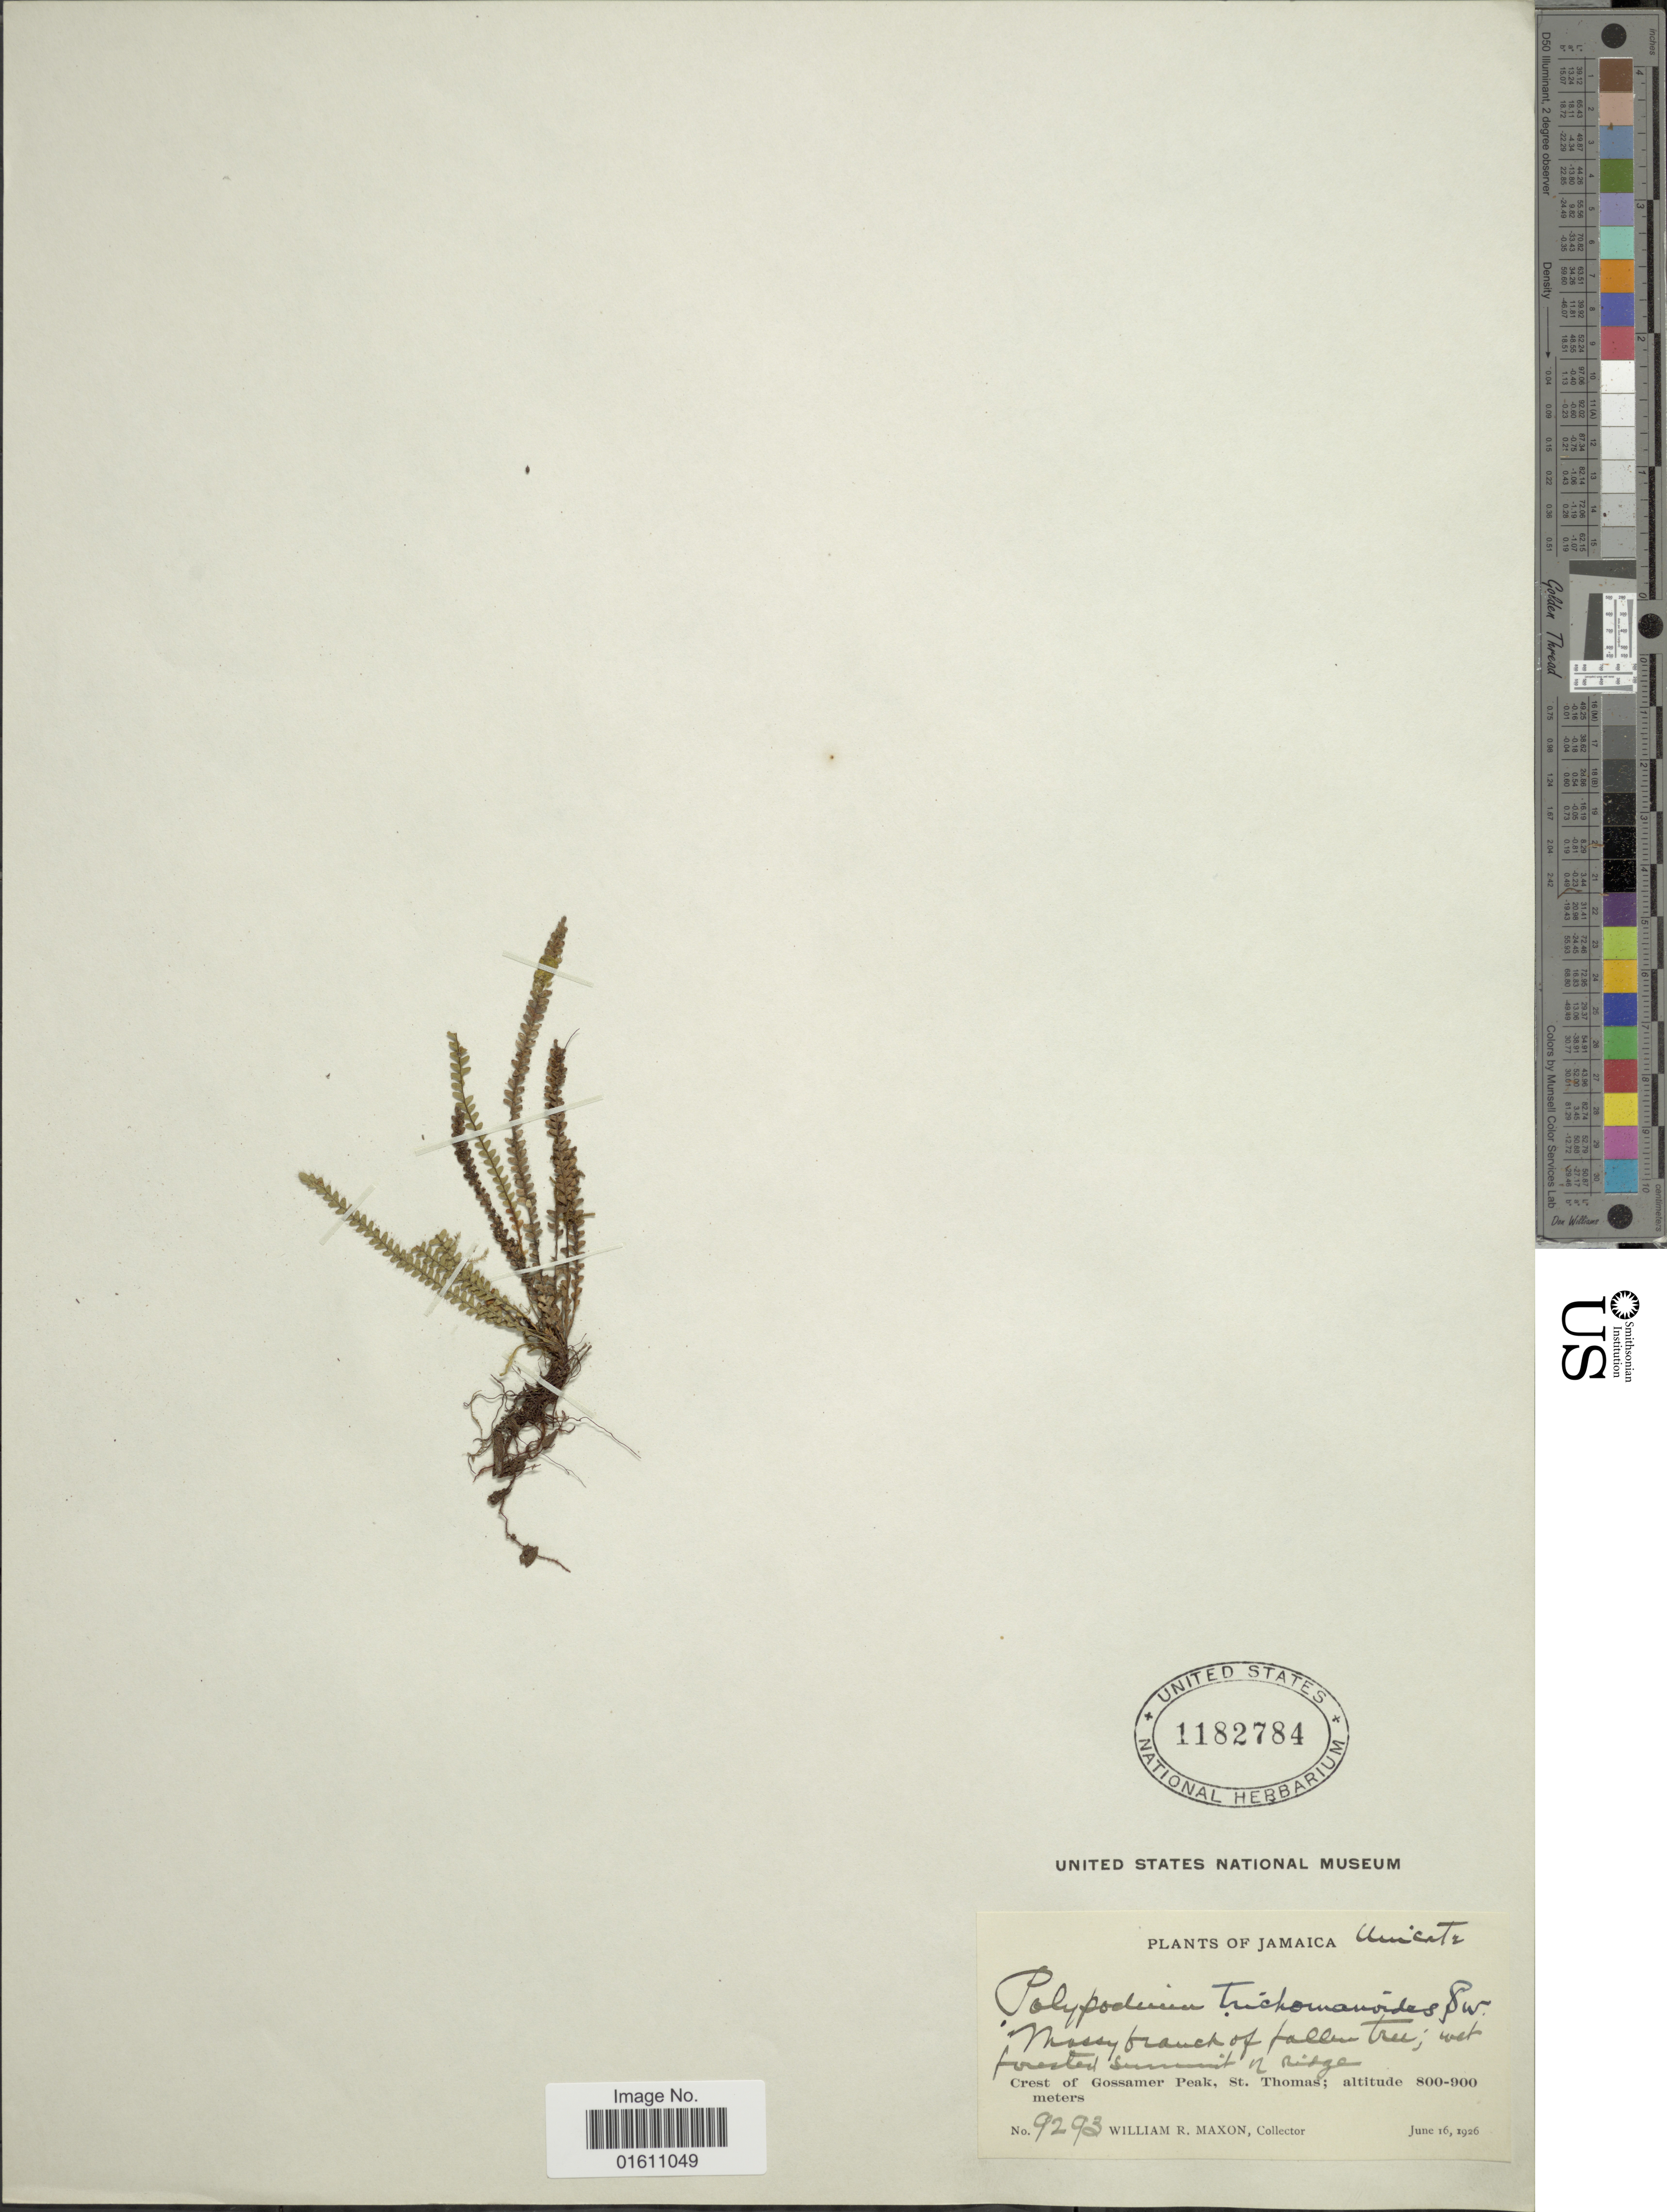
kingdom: Plantae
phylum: Tracheophyta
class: Polypodiopsida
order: Polypodiales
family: Polypodiaceae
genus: Moranopteris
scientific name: Moranopteris trichomanoides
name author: (Sw.) R. Y. Hirai & J. Prado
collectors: W. R. Maxon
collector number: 9293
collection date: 1926-06-16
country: Jamaica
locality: Crest of Gossamer Peak, St. Thomas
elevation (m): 800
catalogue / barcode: US 1182784